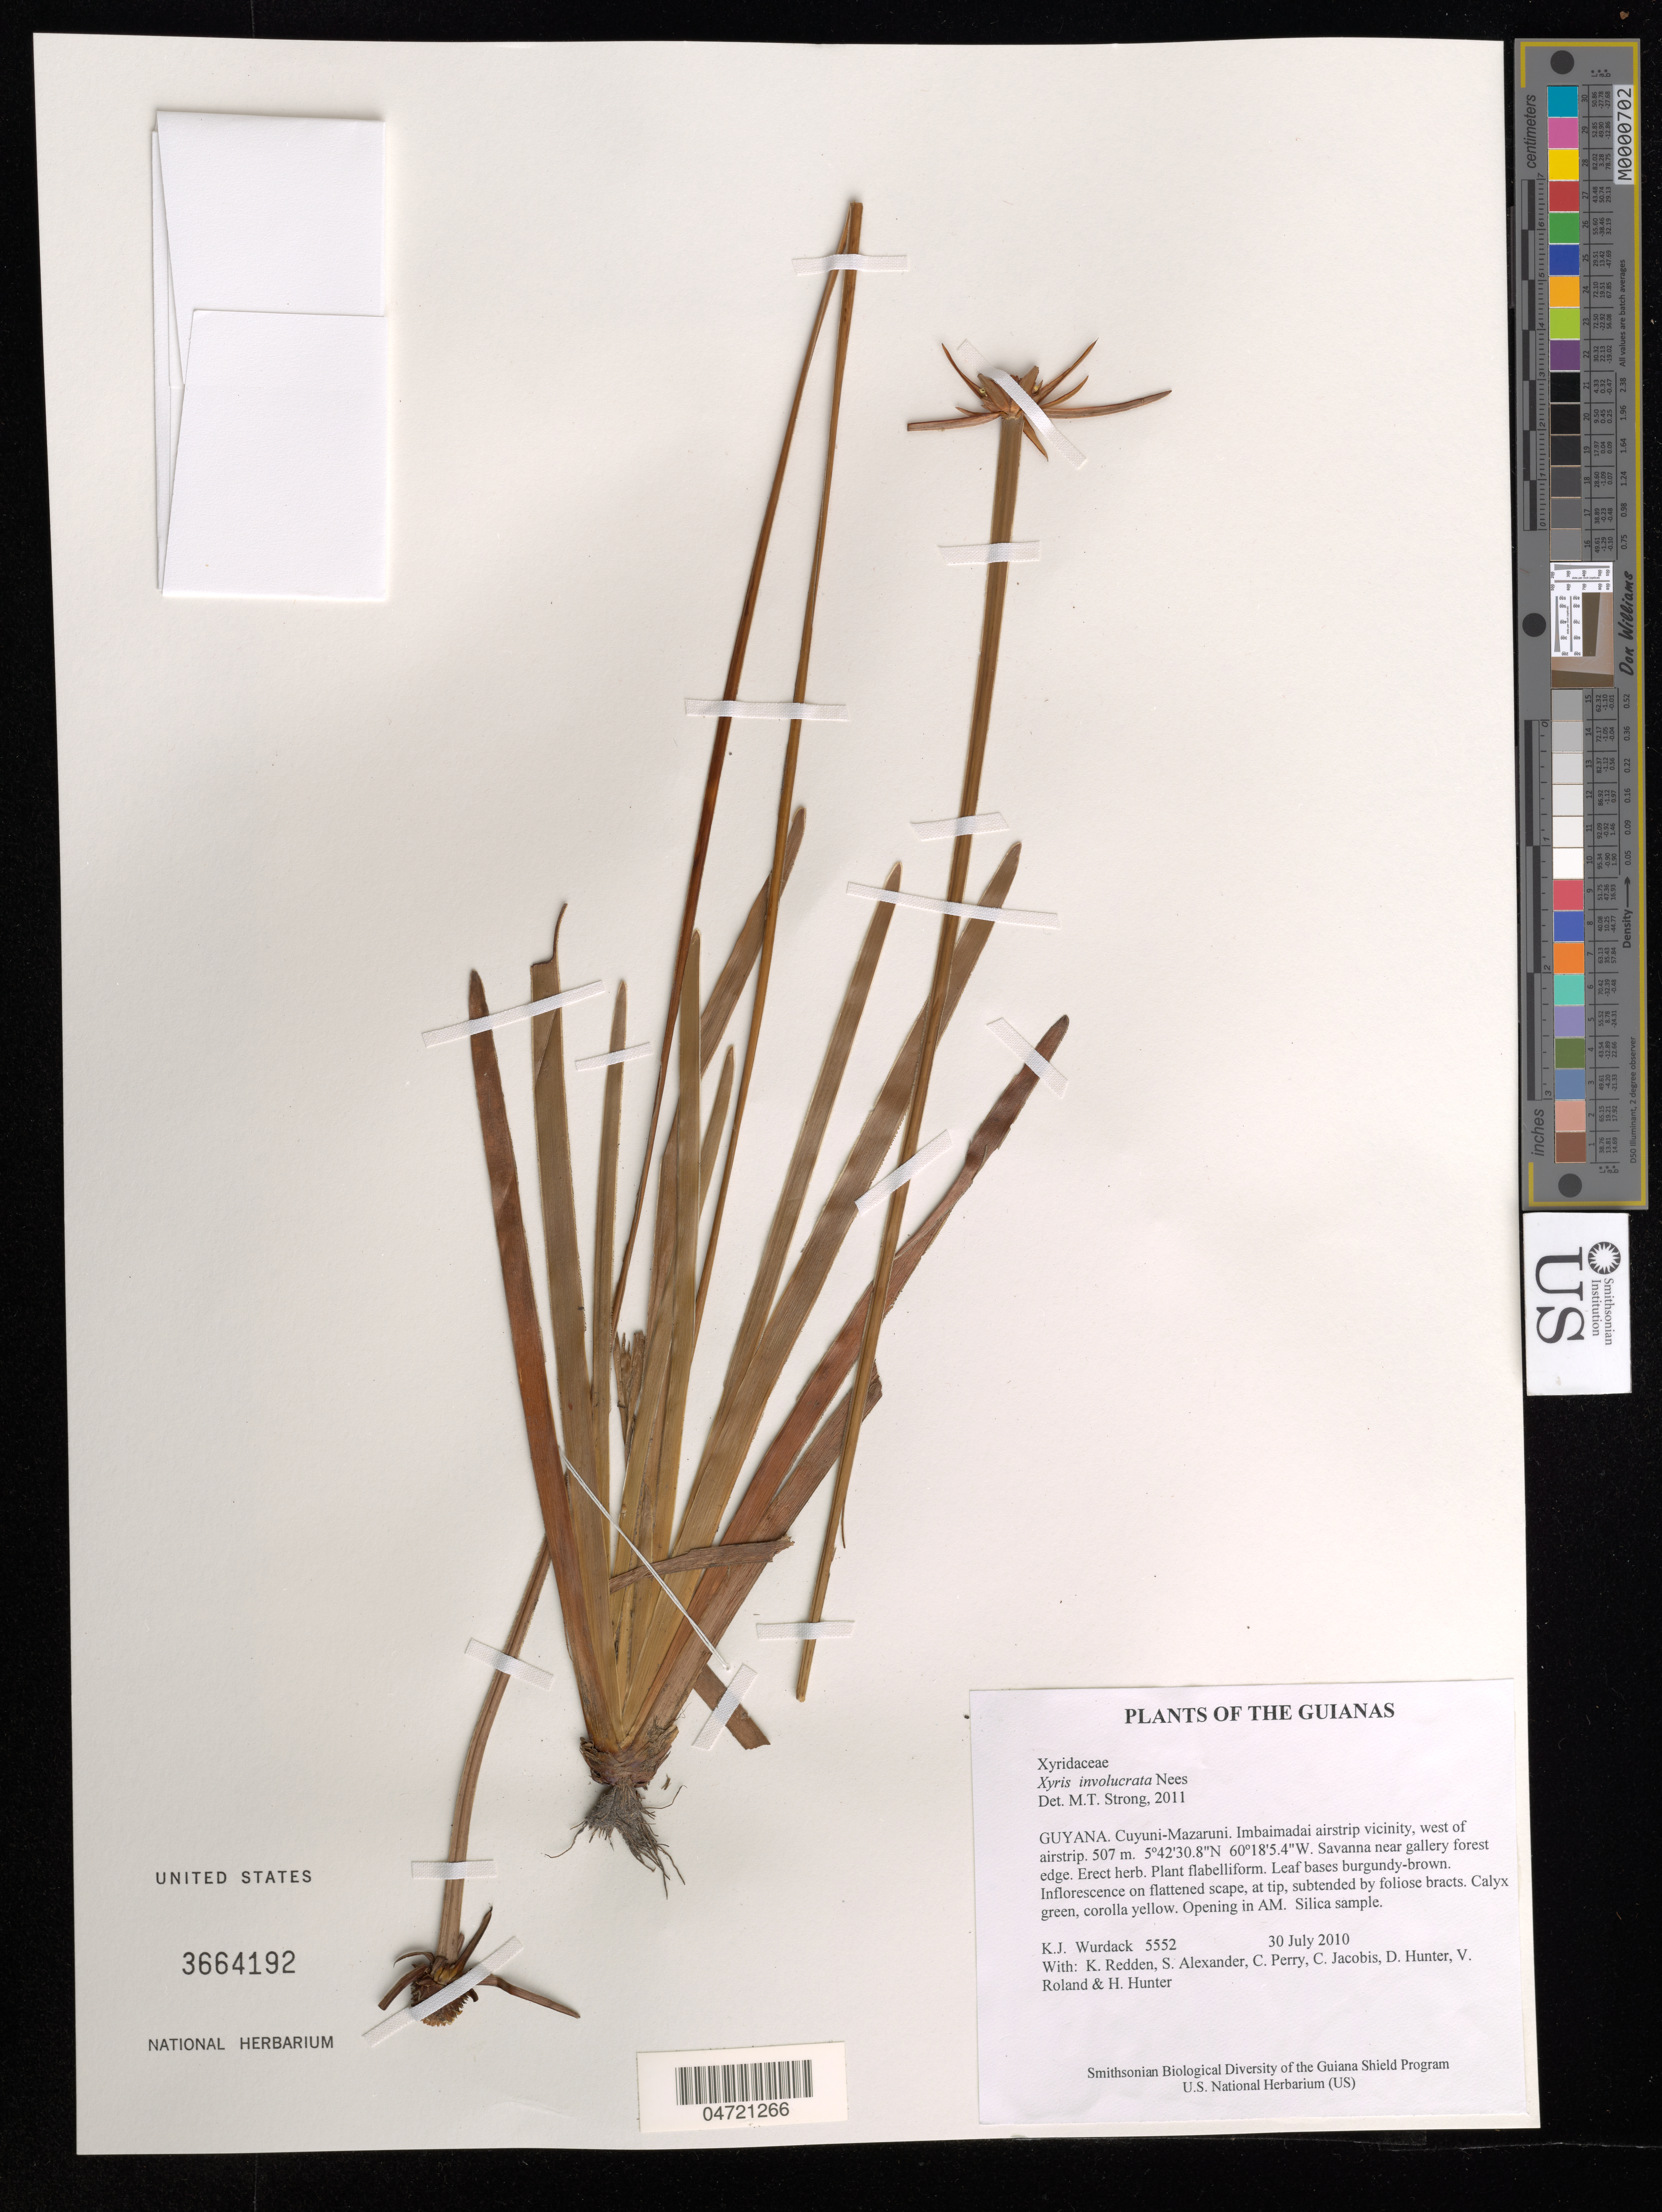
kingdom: Plantae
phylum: Tracheophyta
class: Liliopsida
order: Poales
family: Xyridaceae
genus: Xyris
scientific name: Xyris involucrata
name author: Nees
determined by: Strong, M. T., (US), Smithsonian Institution - National Museum of Natural History (UNITED STATES)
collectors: K. Wurdack, K. M. Redden, S. N. Alexander, C. Perry, C. Jacobis, D. Hunter, V. Roland & H. Hunter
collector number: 5552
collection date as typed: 30 July 2010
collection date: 2010-07-30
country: Guyana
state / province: Cuyuni-Mazaruni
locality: Imbaimadai airstrip vicinity, west of airstrip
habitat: Savanna near gallery forest edge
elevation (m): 507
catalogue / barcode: US 3664192